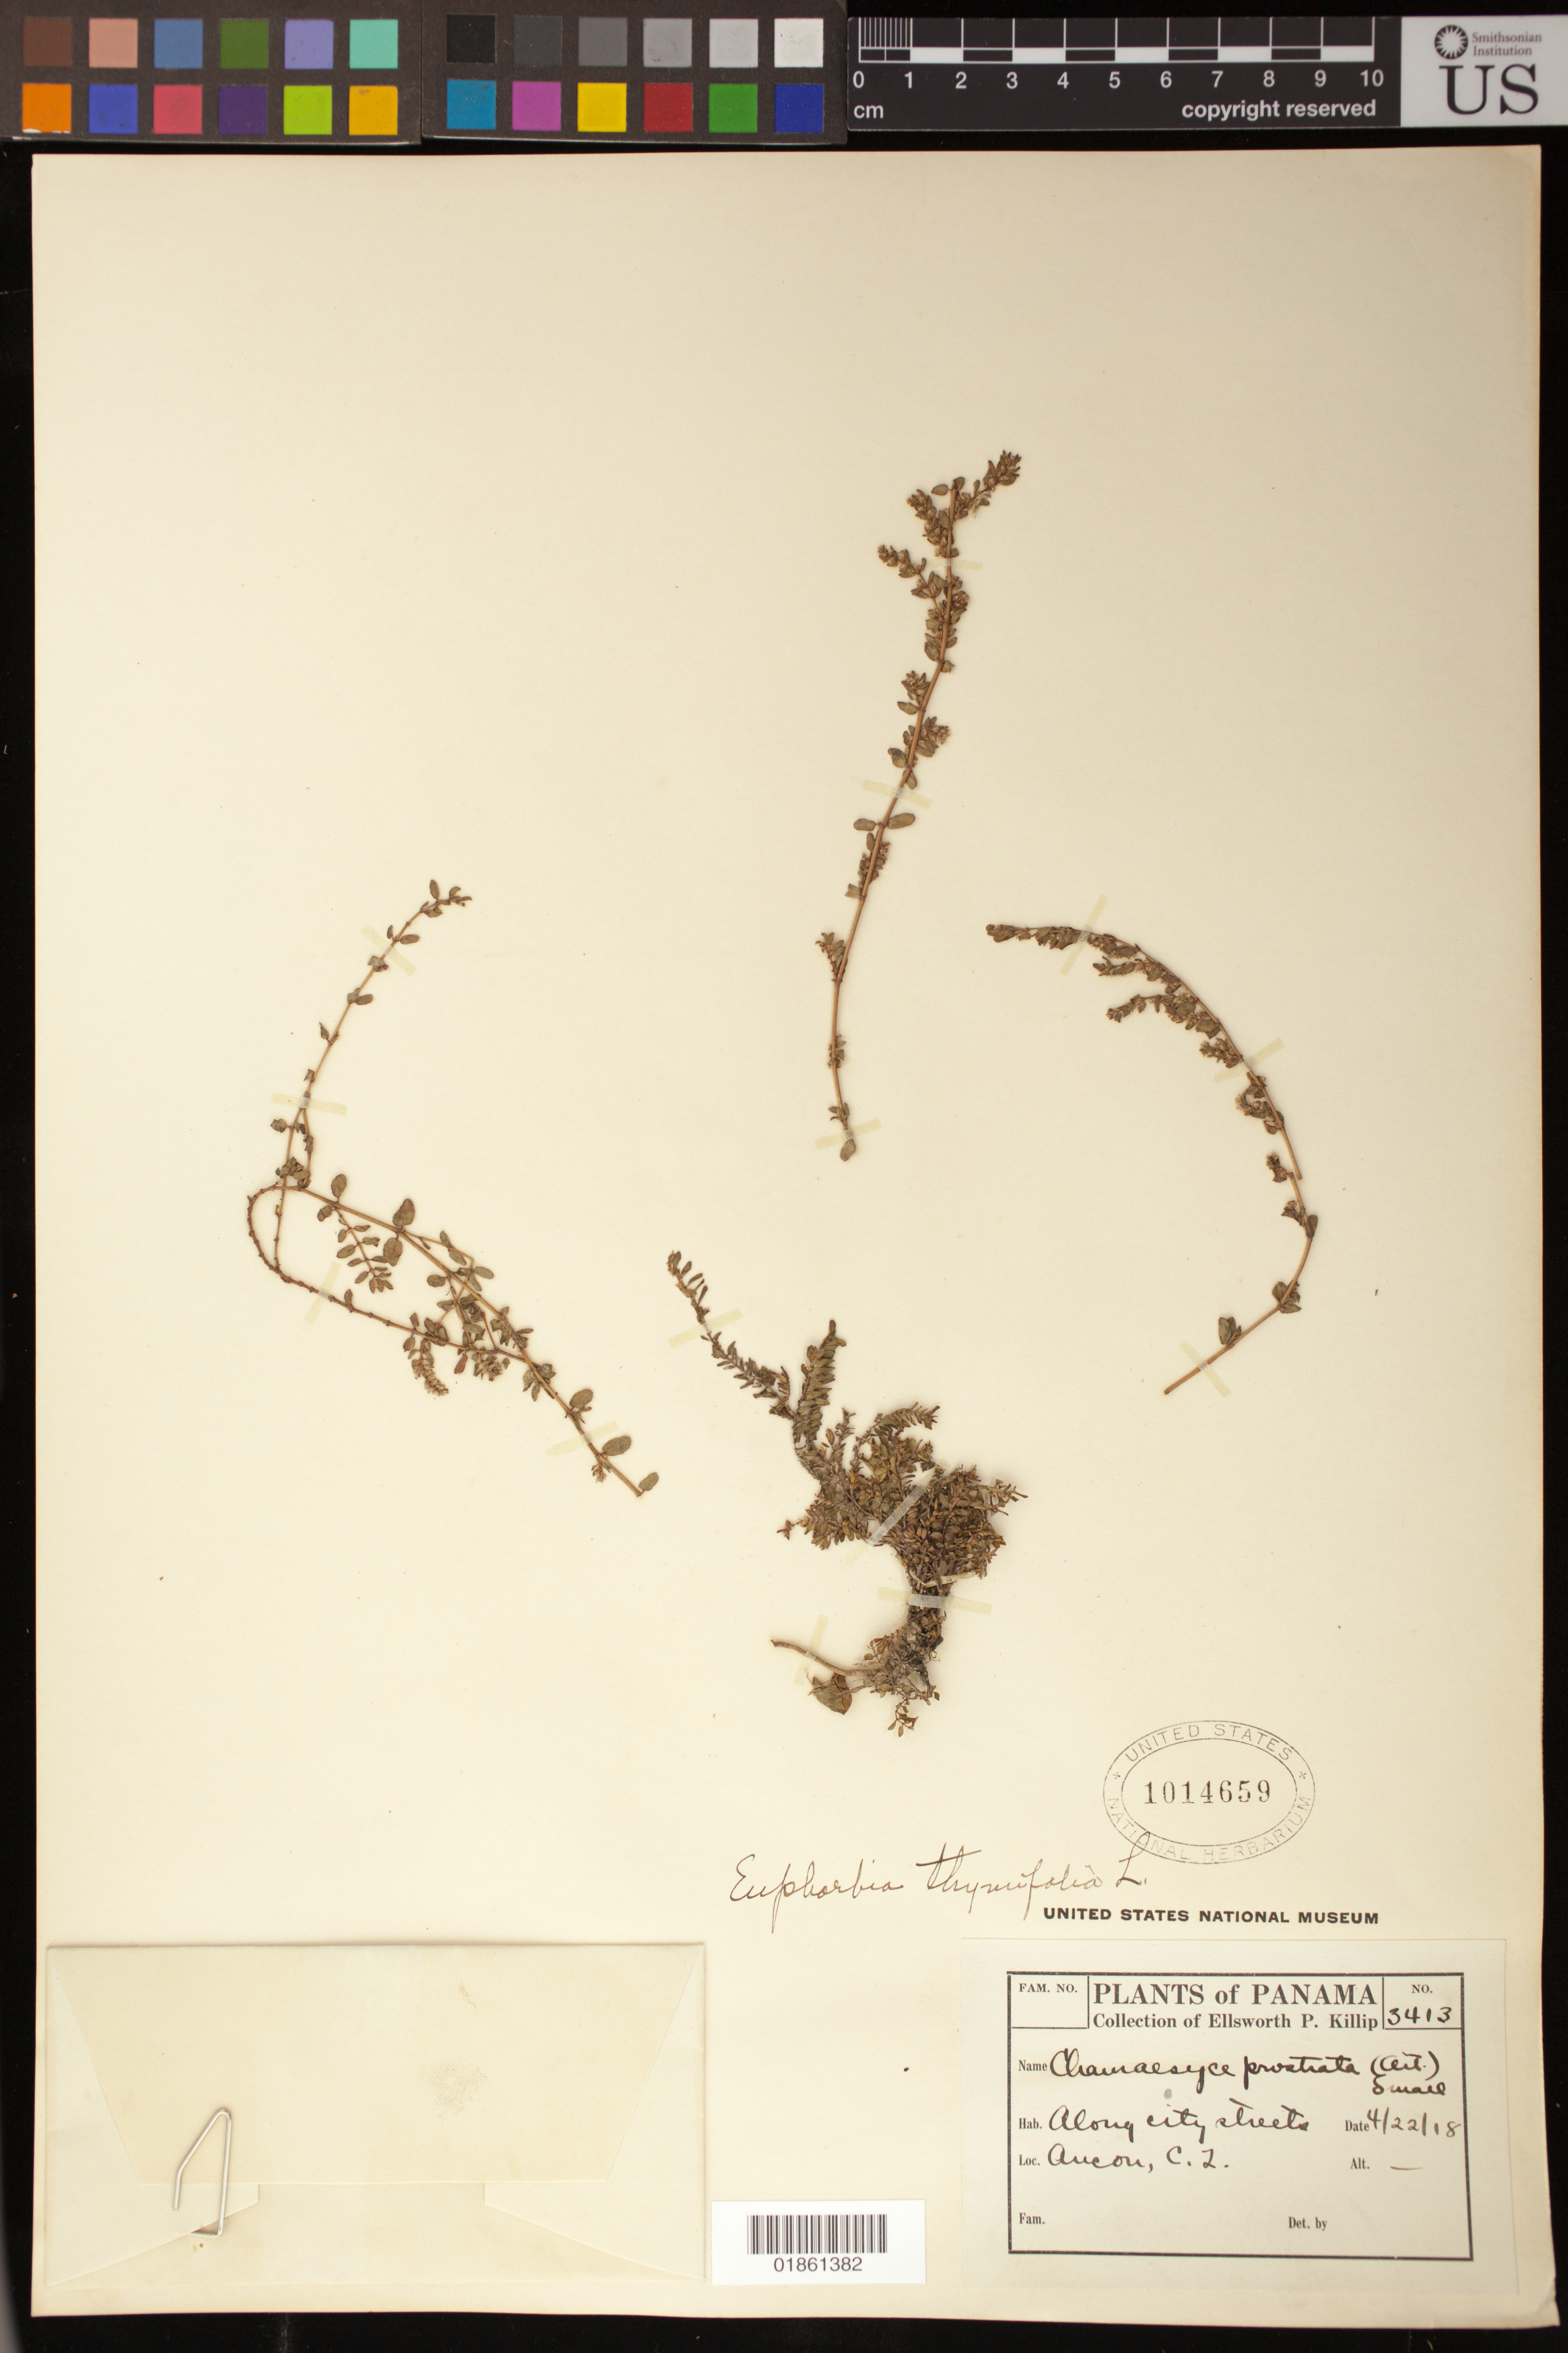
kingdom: Plantae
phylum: Tracheophyta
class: Magnoliopsida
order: Malpighiales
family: Euphorbiaceae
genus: Euphorbia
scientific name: Euphorbia thymifolia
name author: L.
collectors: E. P. Killip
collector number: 3413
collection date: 1918-04-22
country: Panama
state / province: Panamá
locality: Ancon, C.Z. ; Along the streets.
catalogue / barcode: US 1014659